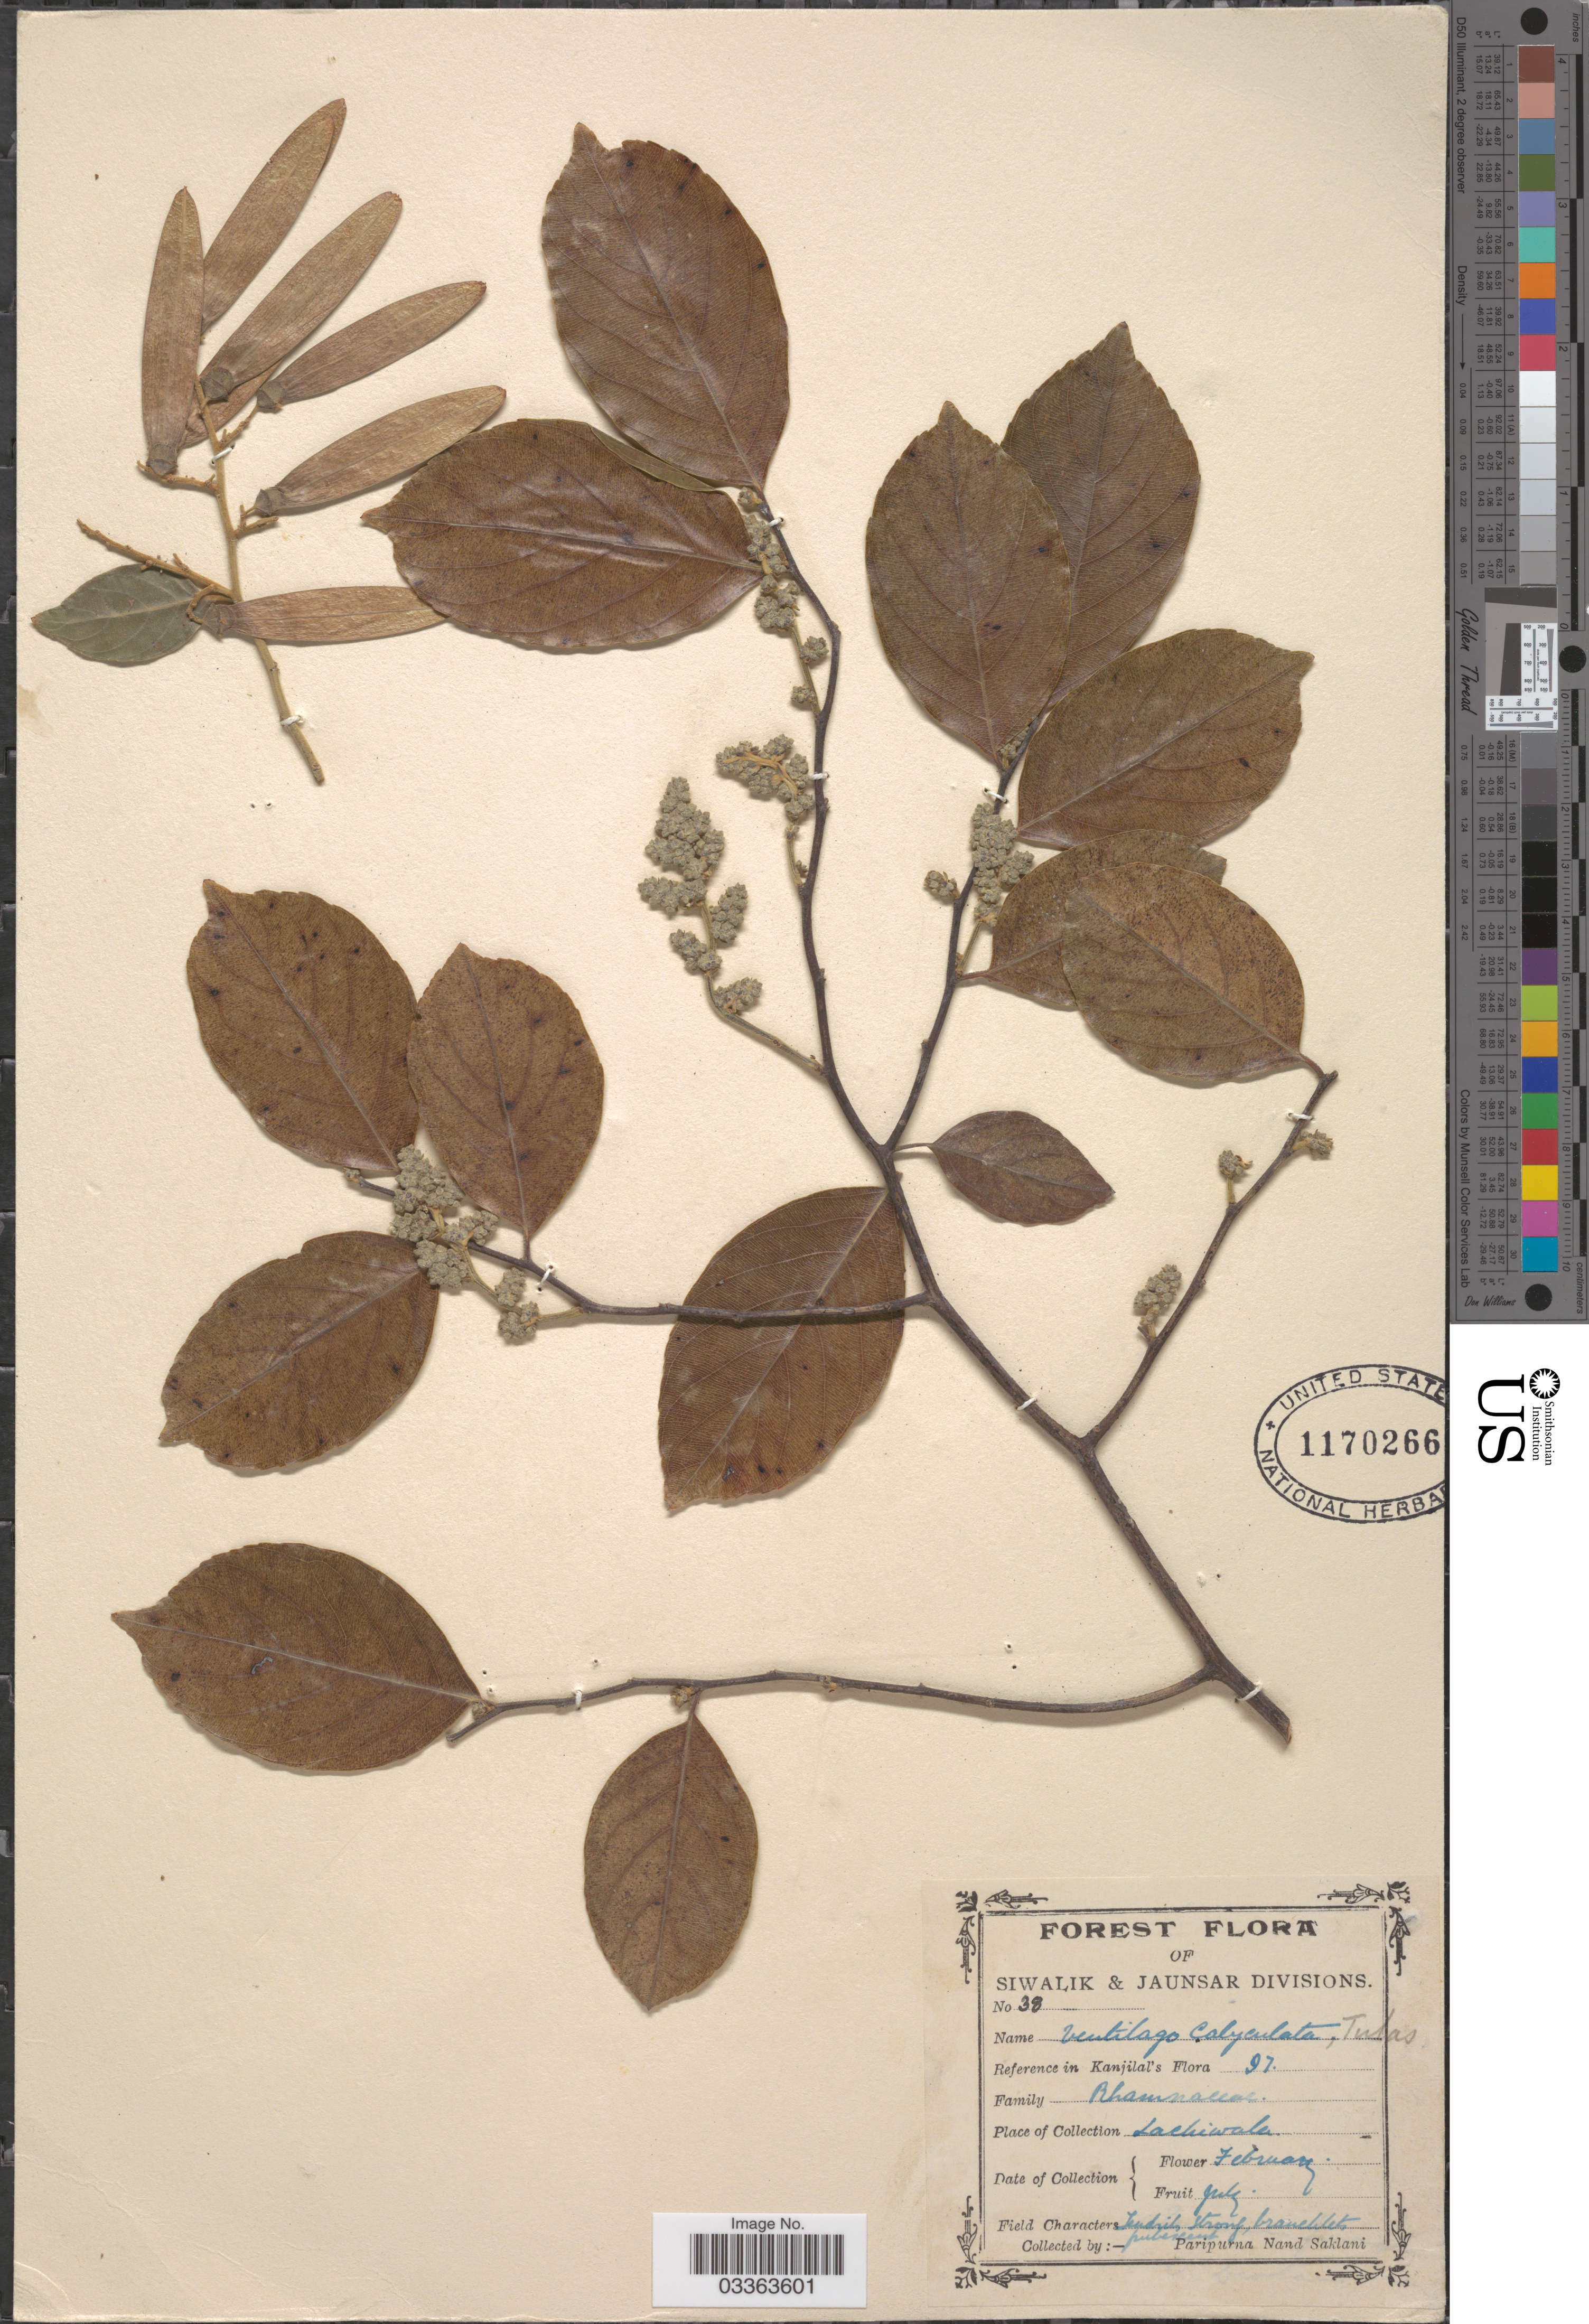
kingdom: Plantae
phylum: Tracheophyta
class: Magnoliopsida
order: Rosales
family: Rhamnaceae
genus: Ventilago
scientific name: Ventilago calyculata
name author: Tul.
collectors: P. Saklani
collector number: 38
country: India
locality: Siwalik & Jaunsar Divisions. Lachiwala.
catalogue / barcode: US 1170266